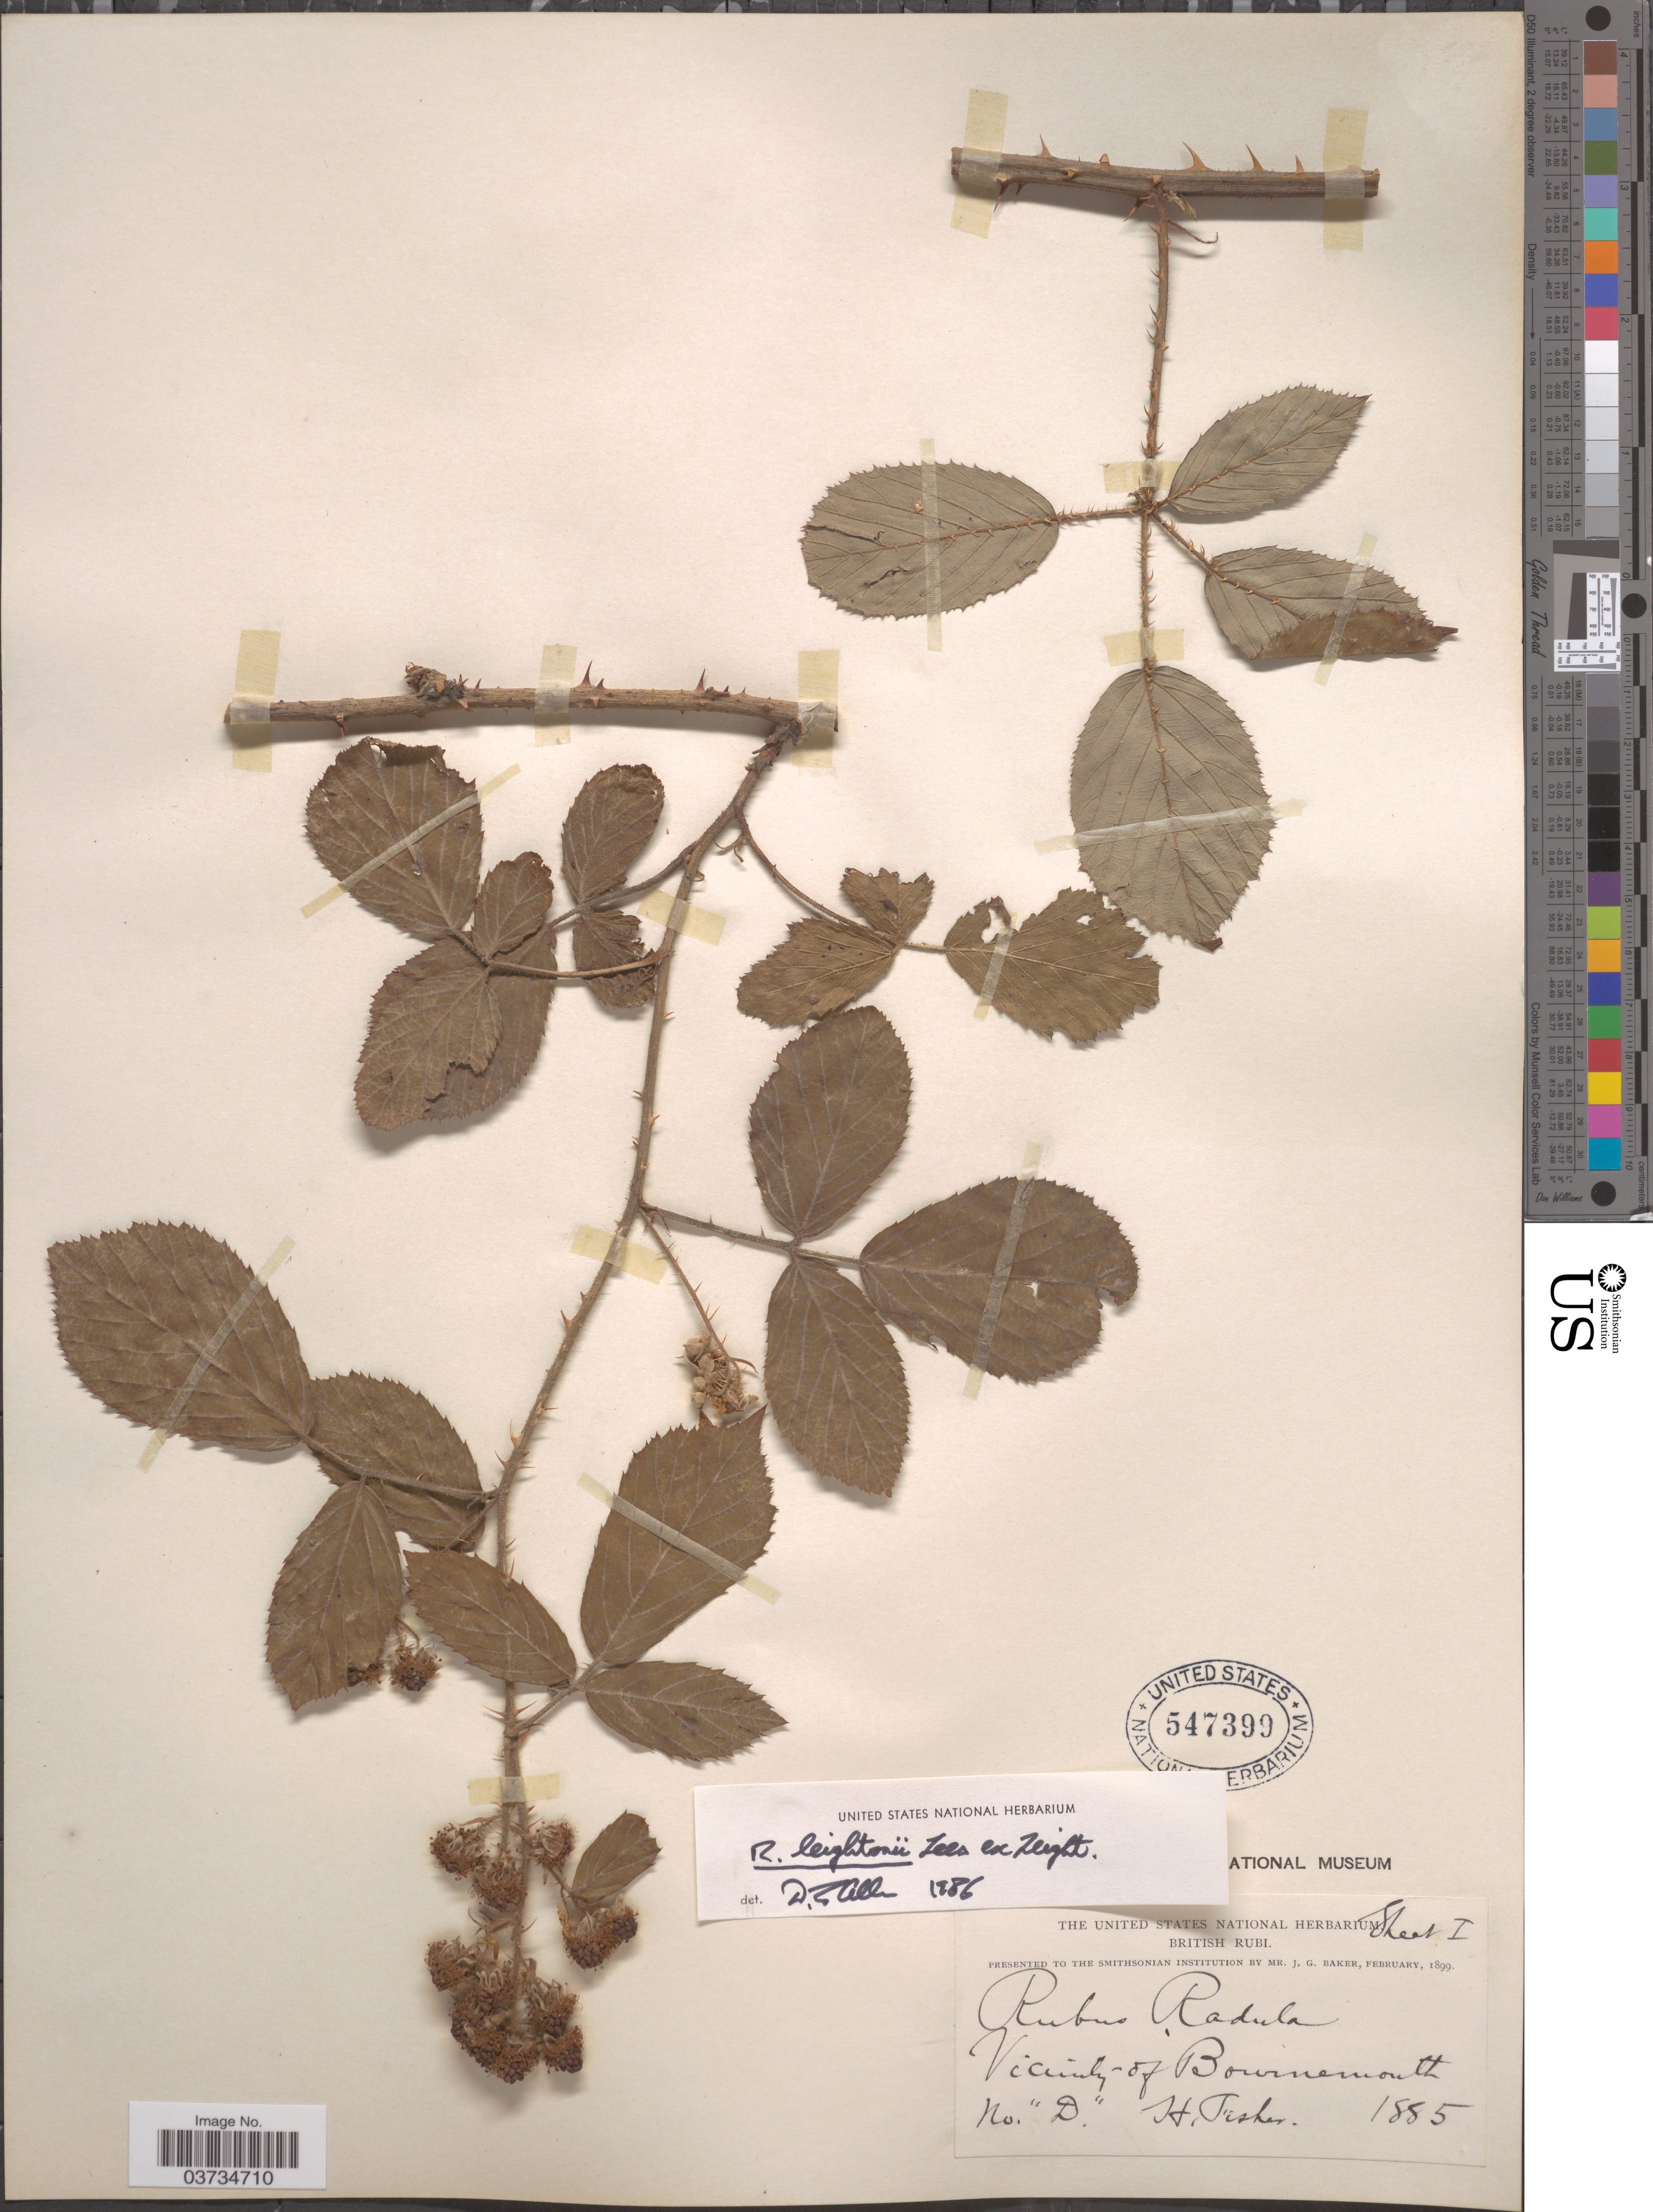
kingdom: Plantae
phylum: Tracheophyta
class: Magnoliopsida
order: Rosales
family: Rosaceae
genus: Rubus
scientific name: Rubus leightonii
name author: Lees ex Leight.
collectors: H. Fisher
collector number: D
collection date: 1885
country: United Kingdom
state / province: England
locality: Vicinity of Bournemouth.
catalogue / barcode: US 547390